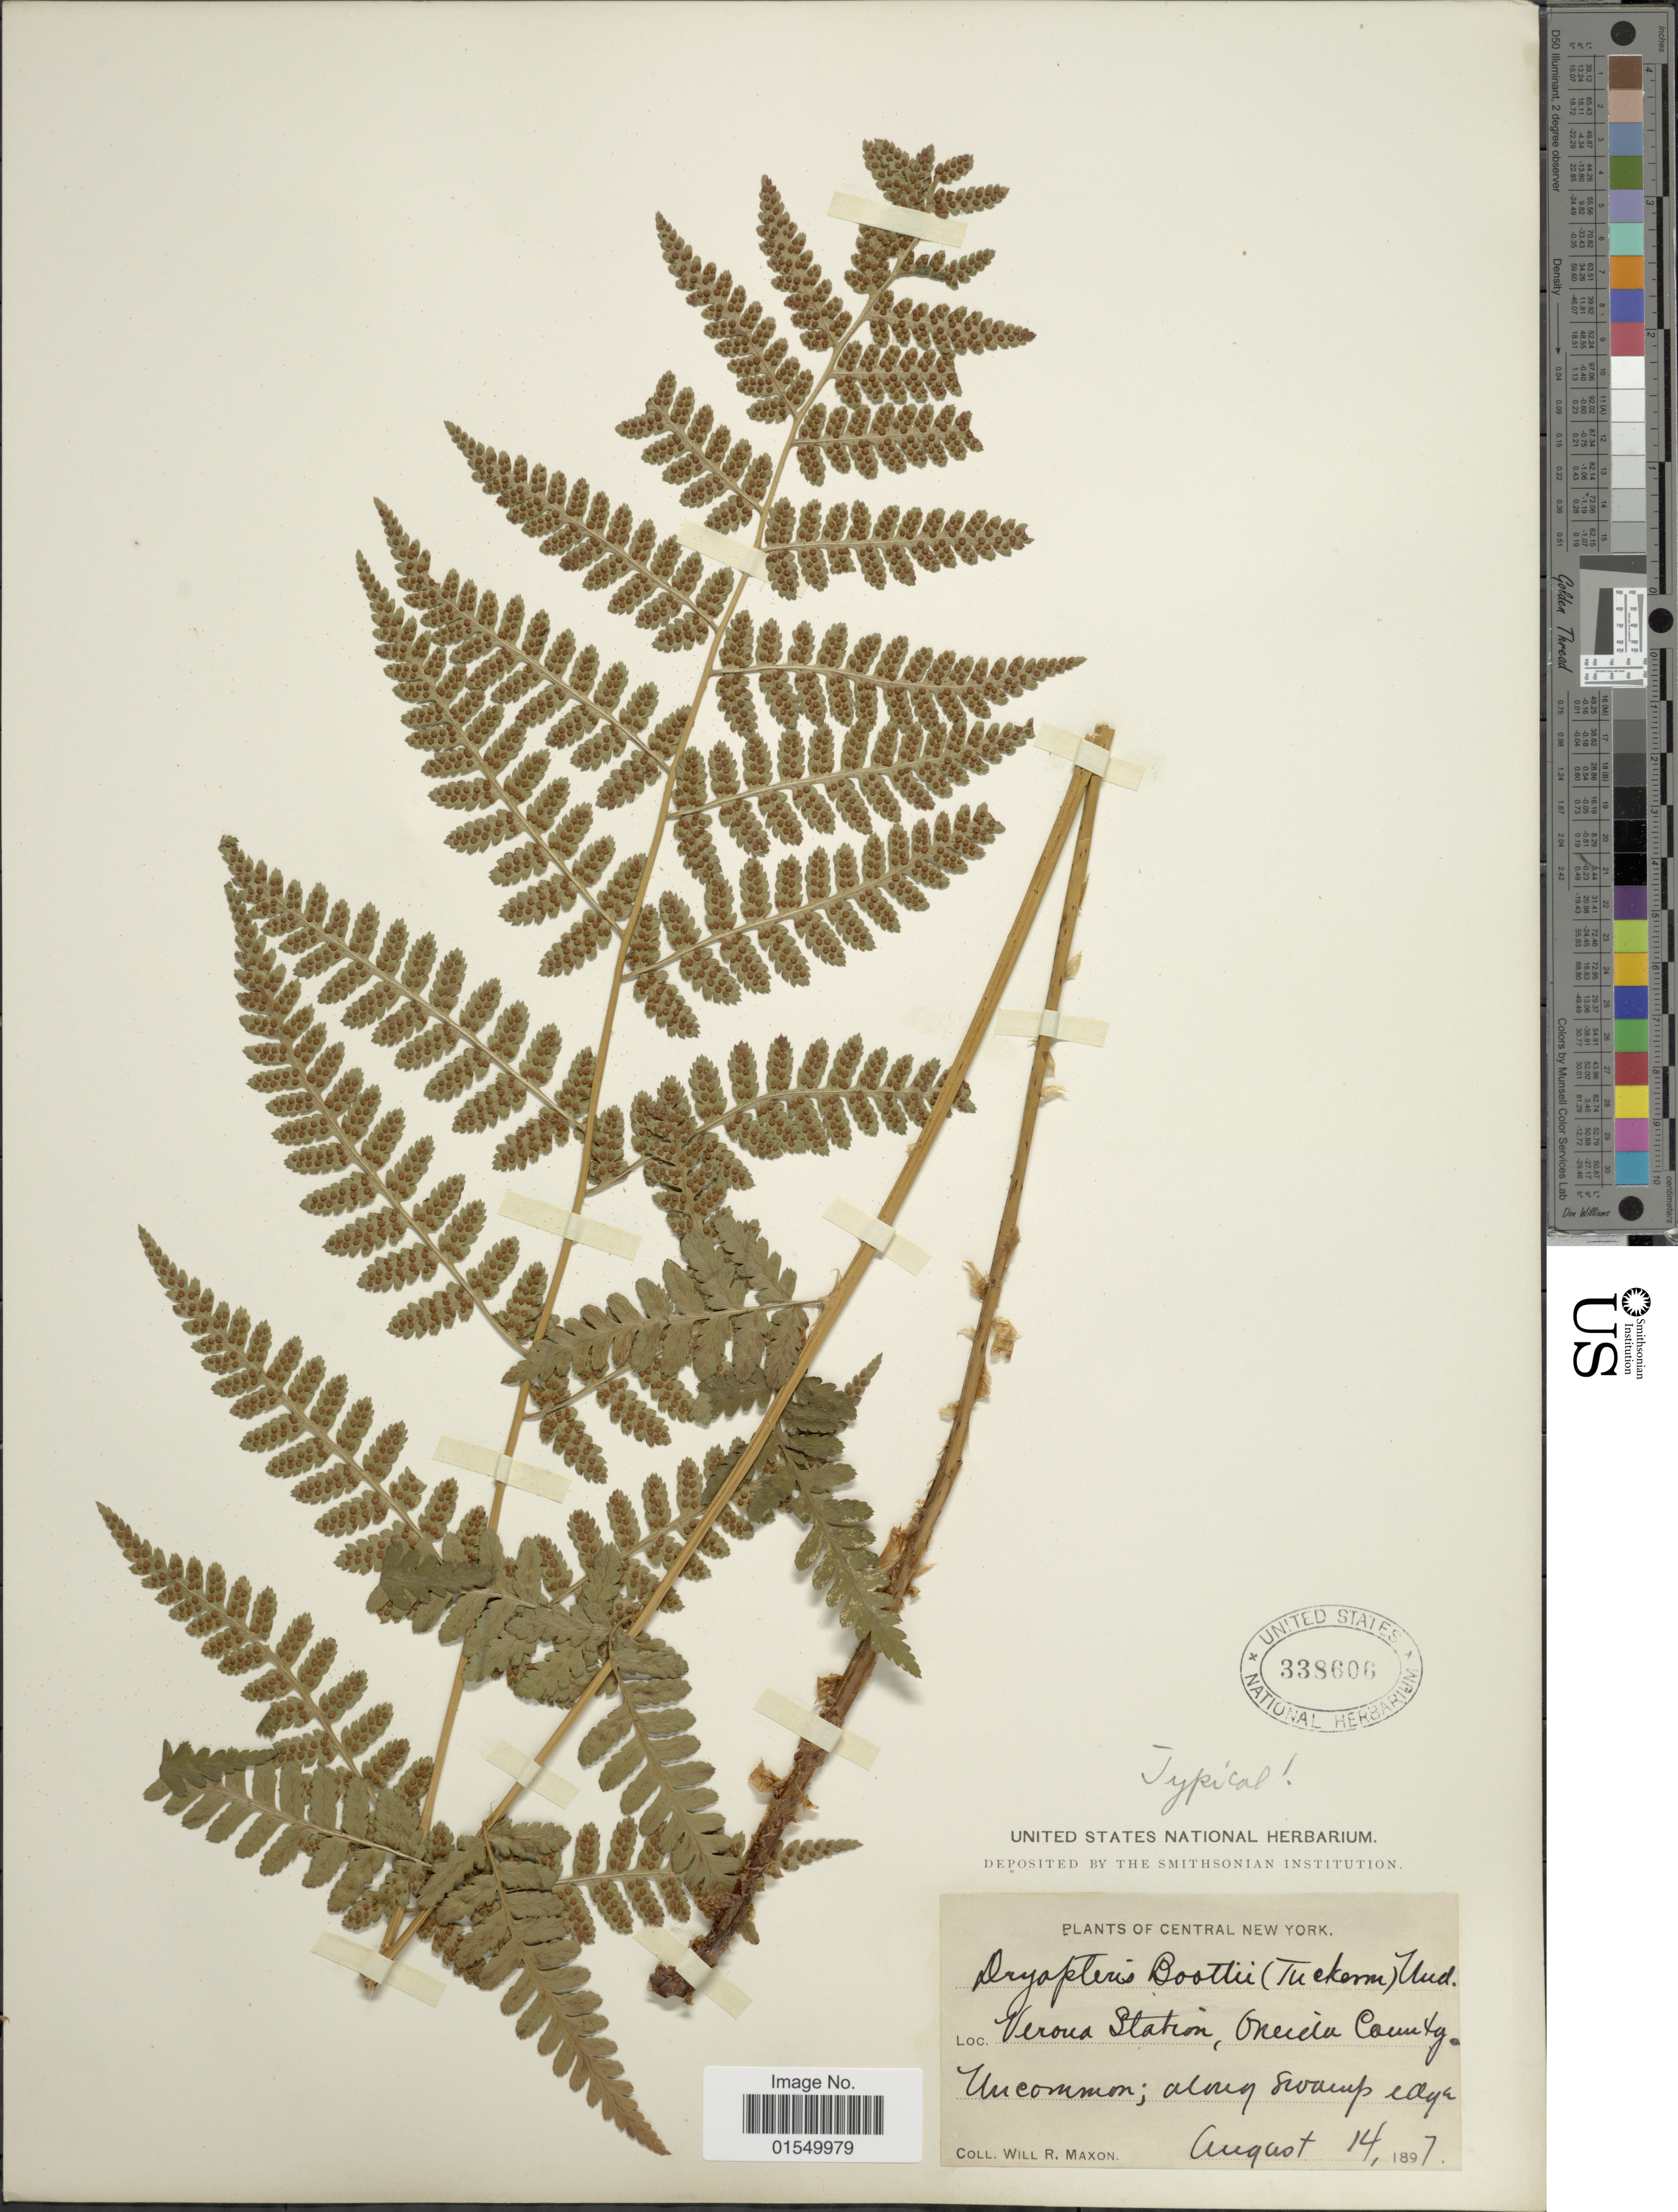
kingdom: Plantae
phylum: Tracheophyta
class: Polypodiopsida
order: Polypodiales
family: Dryopteridaceae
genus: Dryopteris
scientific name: Dryopteris x boottii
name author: Underw.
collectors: W. R. Maxon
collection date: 1897-08-14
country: United States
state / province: New York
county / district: Oneida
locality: Central New York, Verona Station, Oneida County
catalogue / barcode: US 338606